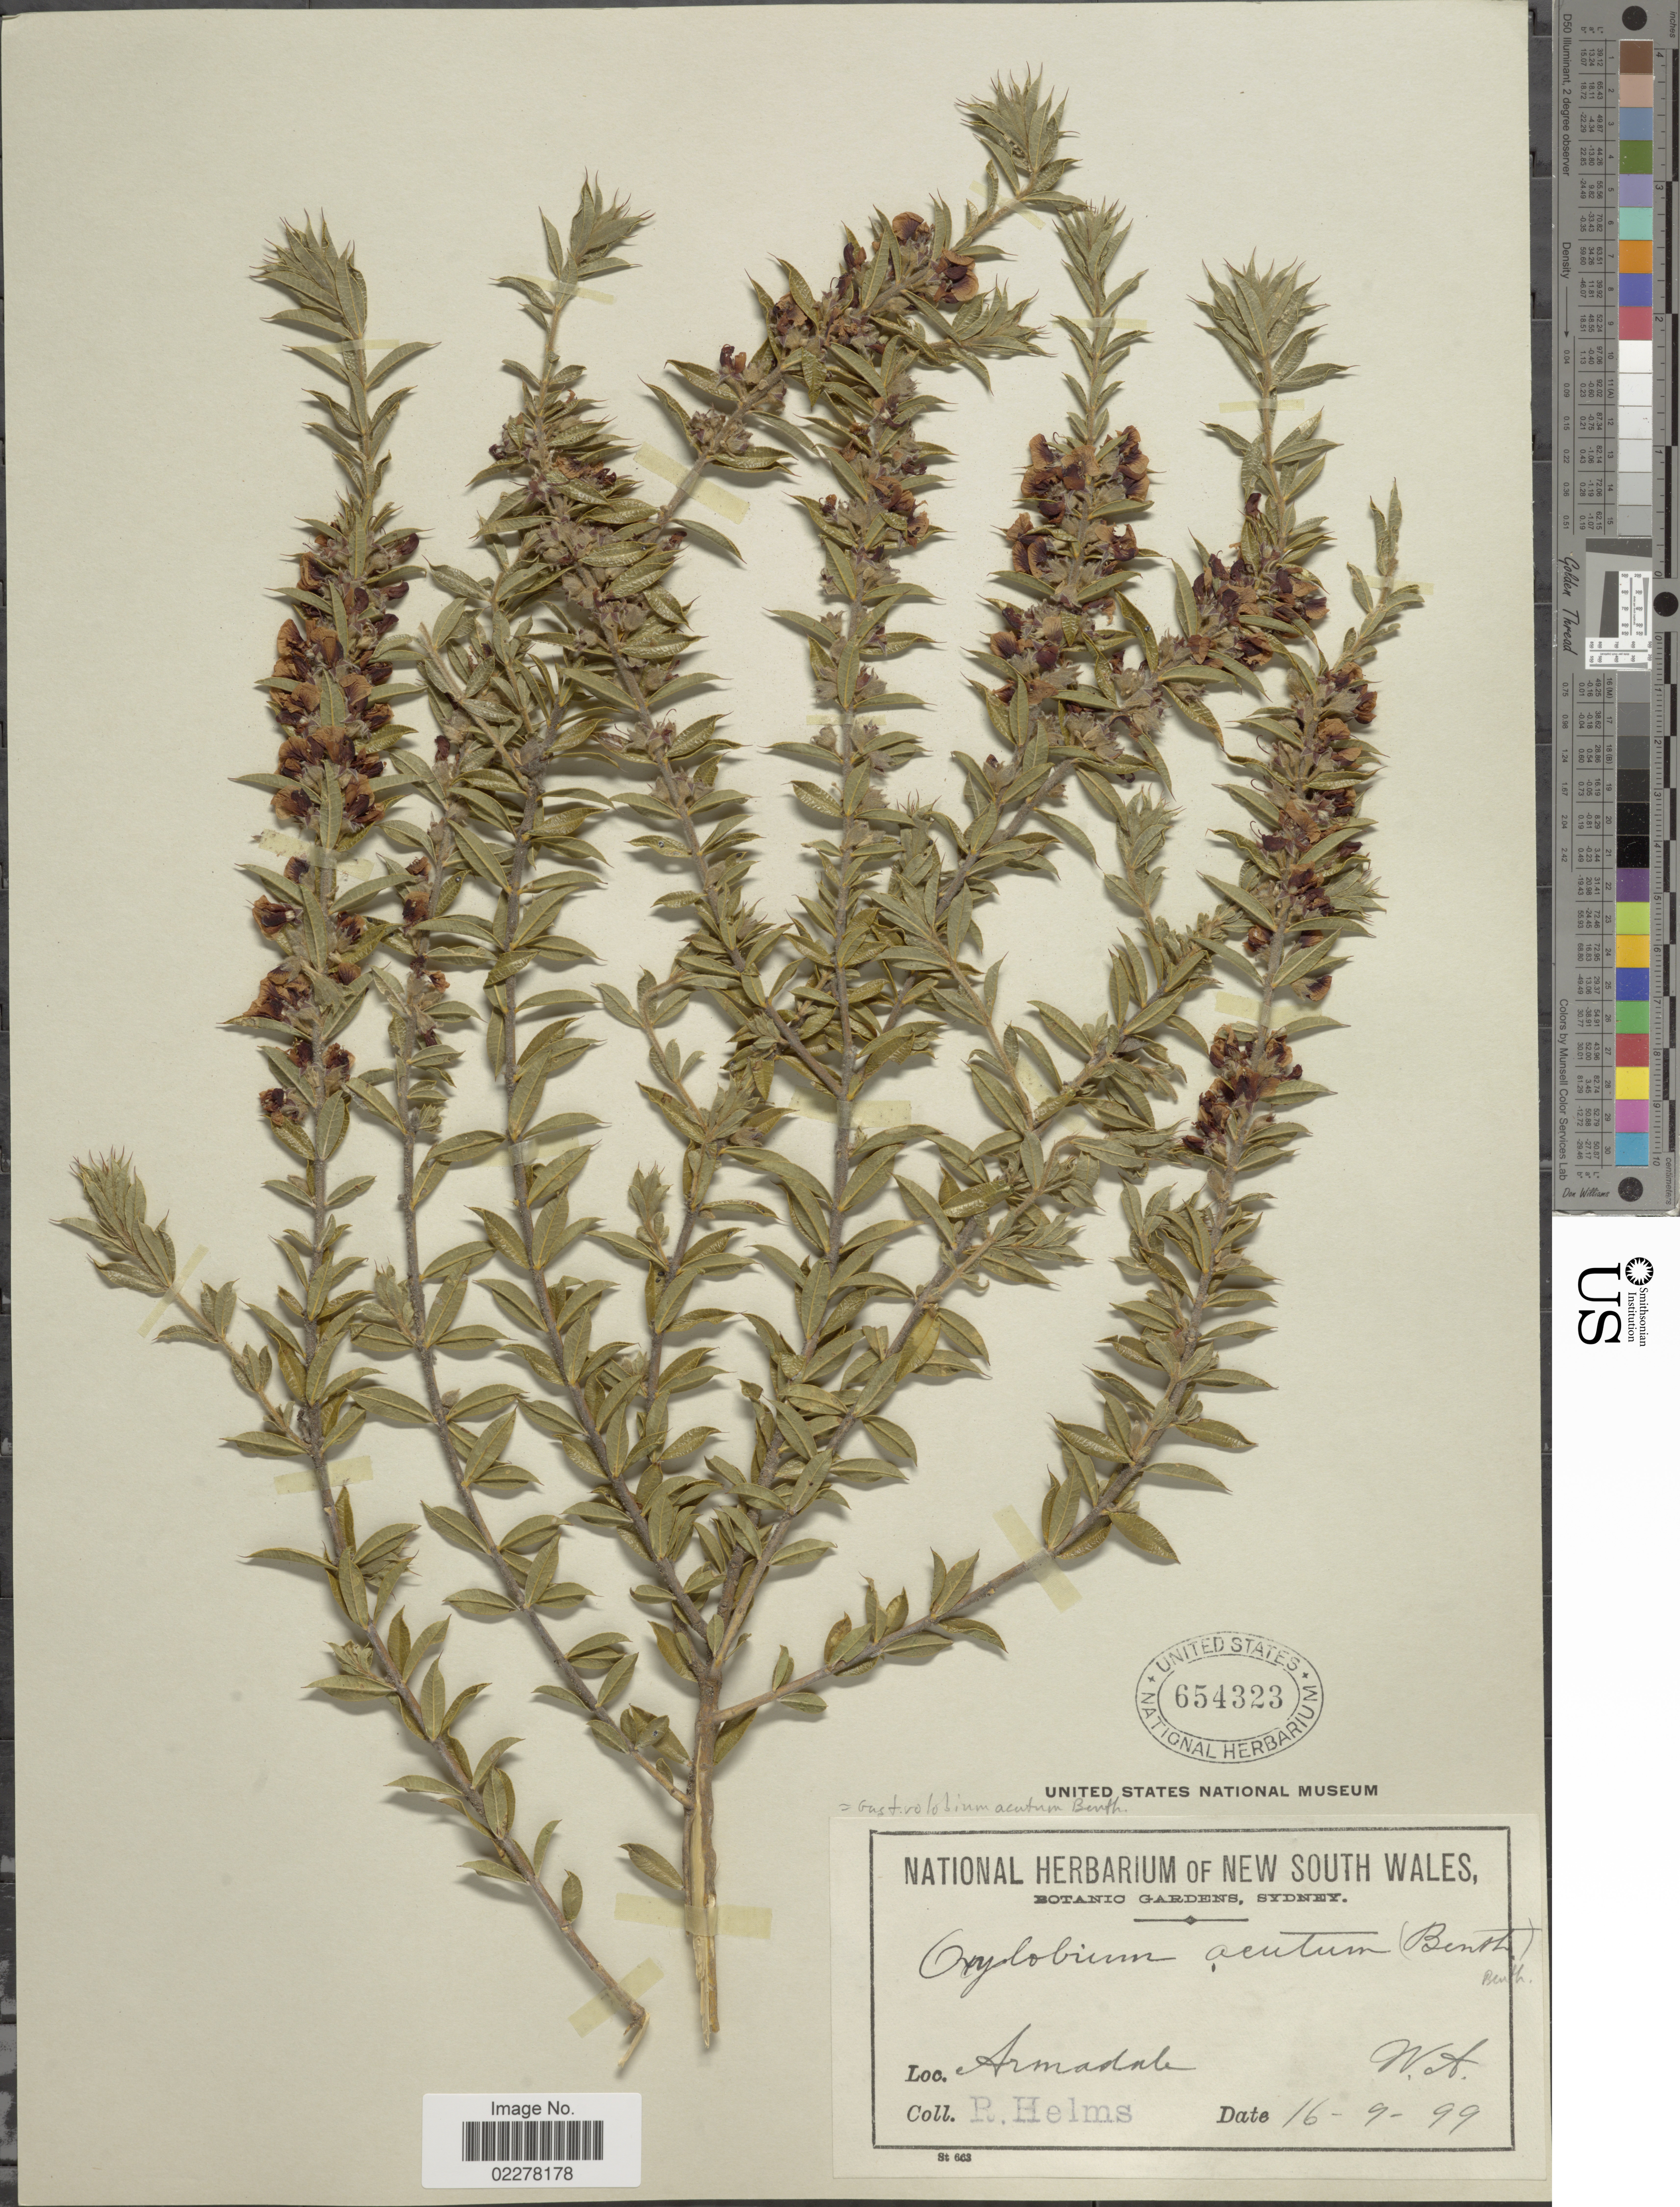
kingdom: Plantae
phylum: Tracheophyta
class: Magnoliopsida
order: Fabales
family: Fabaceae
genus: Gastrolobium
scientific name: Gastrolobium acutum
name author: Benth.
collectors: R. Helms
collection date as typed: Transcribed d/m/y: 19/9/99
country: Australia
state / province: Western Australia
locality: Armadale. W.A.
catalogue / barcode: US 654323